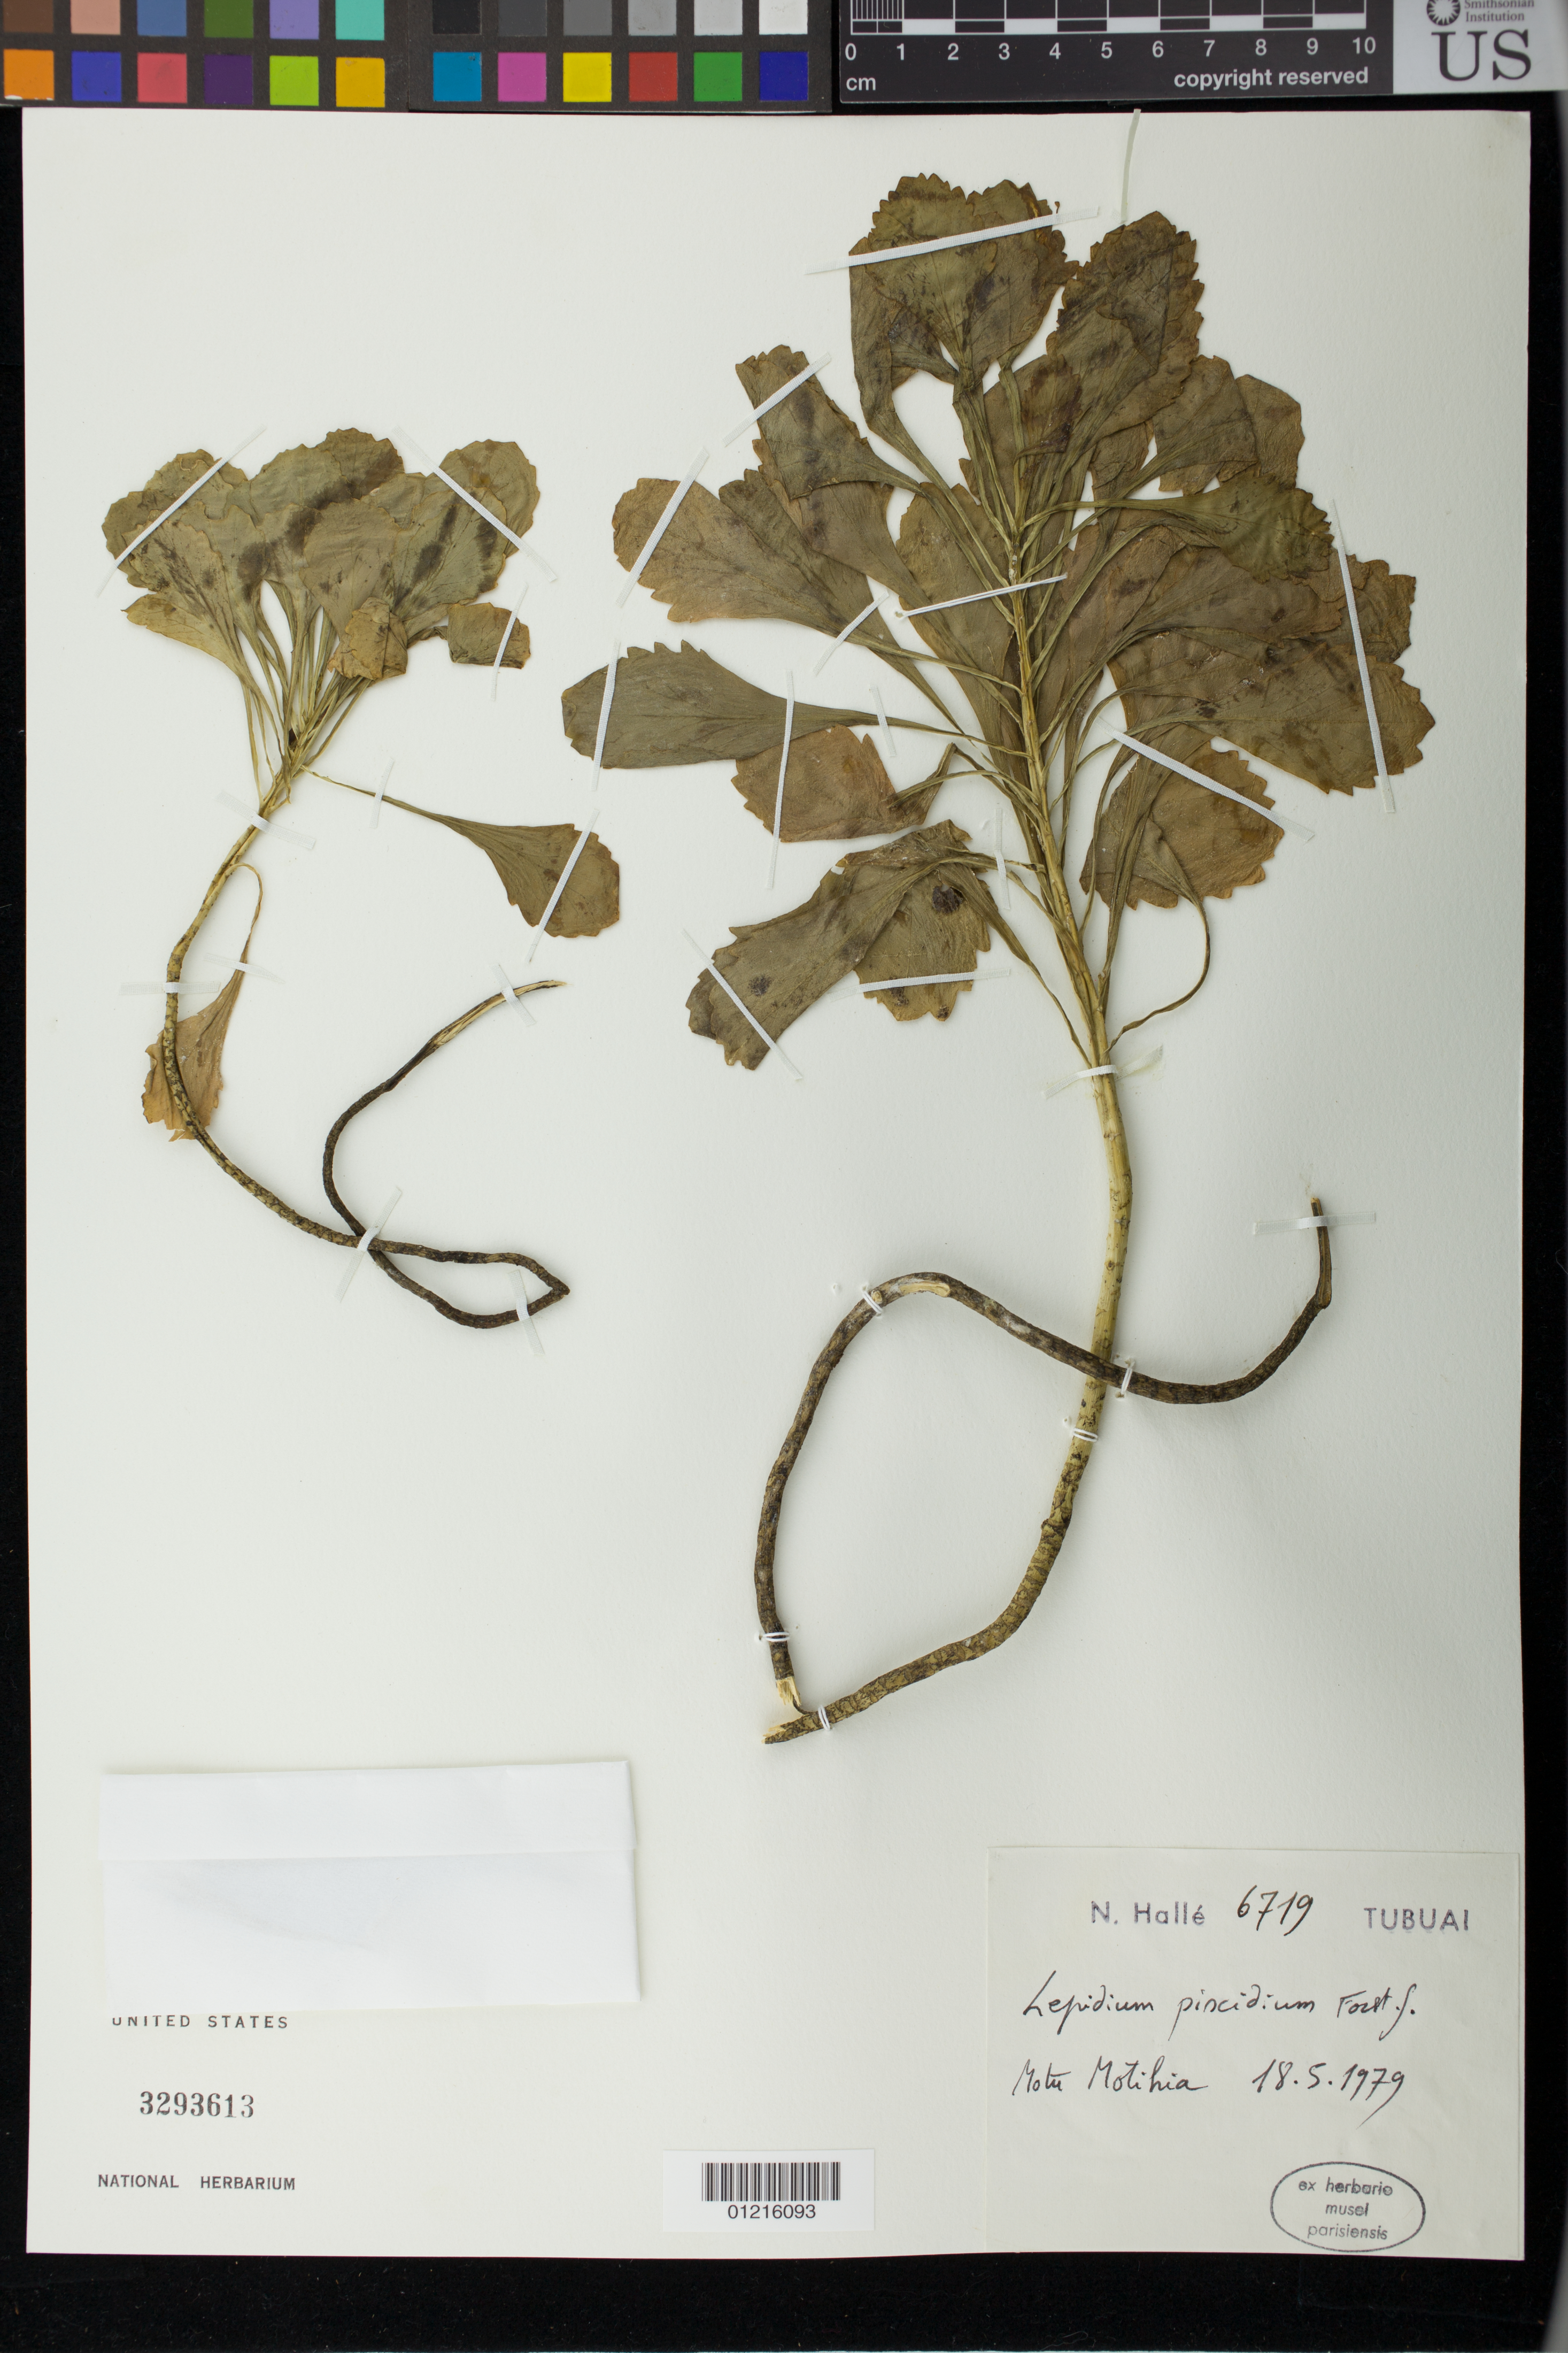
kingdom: Plantae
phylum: Tracheophyta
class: Magnoliopsida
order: Brassicales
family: Brassicaceae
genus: Lepidium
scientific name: Lepidium piscidium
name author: G. Forst.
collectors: N. Hallé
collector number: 6719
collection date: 1979-05-18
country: French Polynesia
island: Tubuai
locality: Motu Motihia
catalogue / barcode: US 3294613